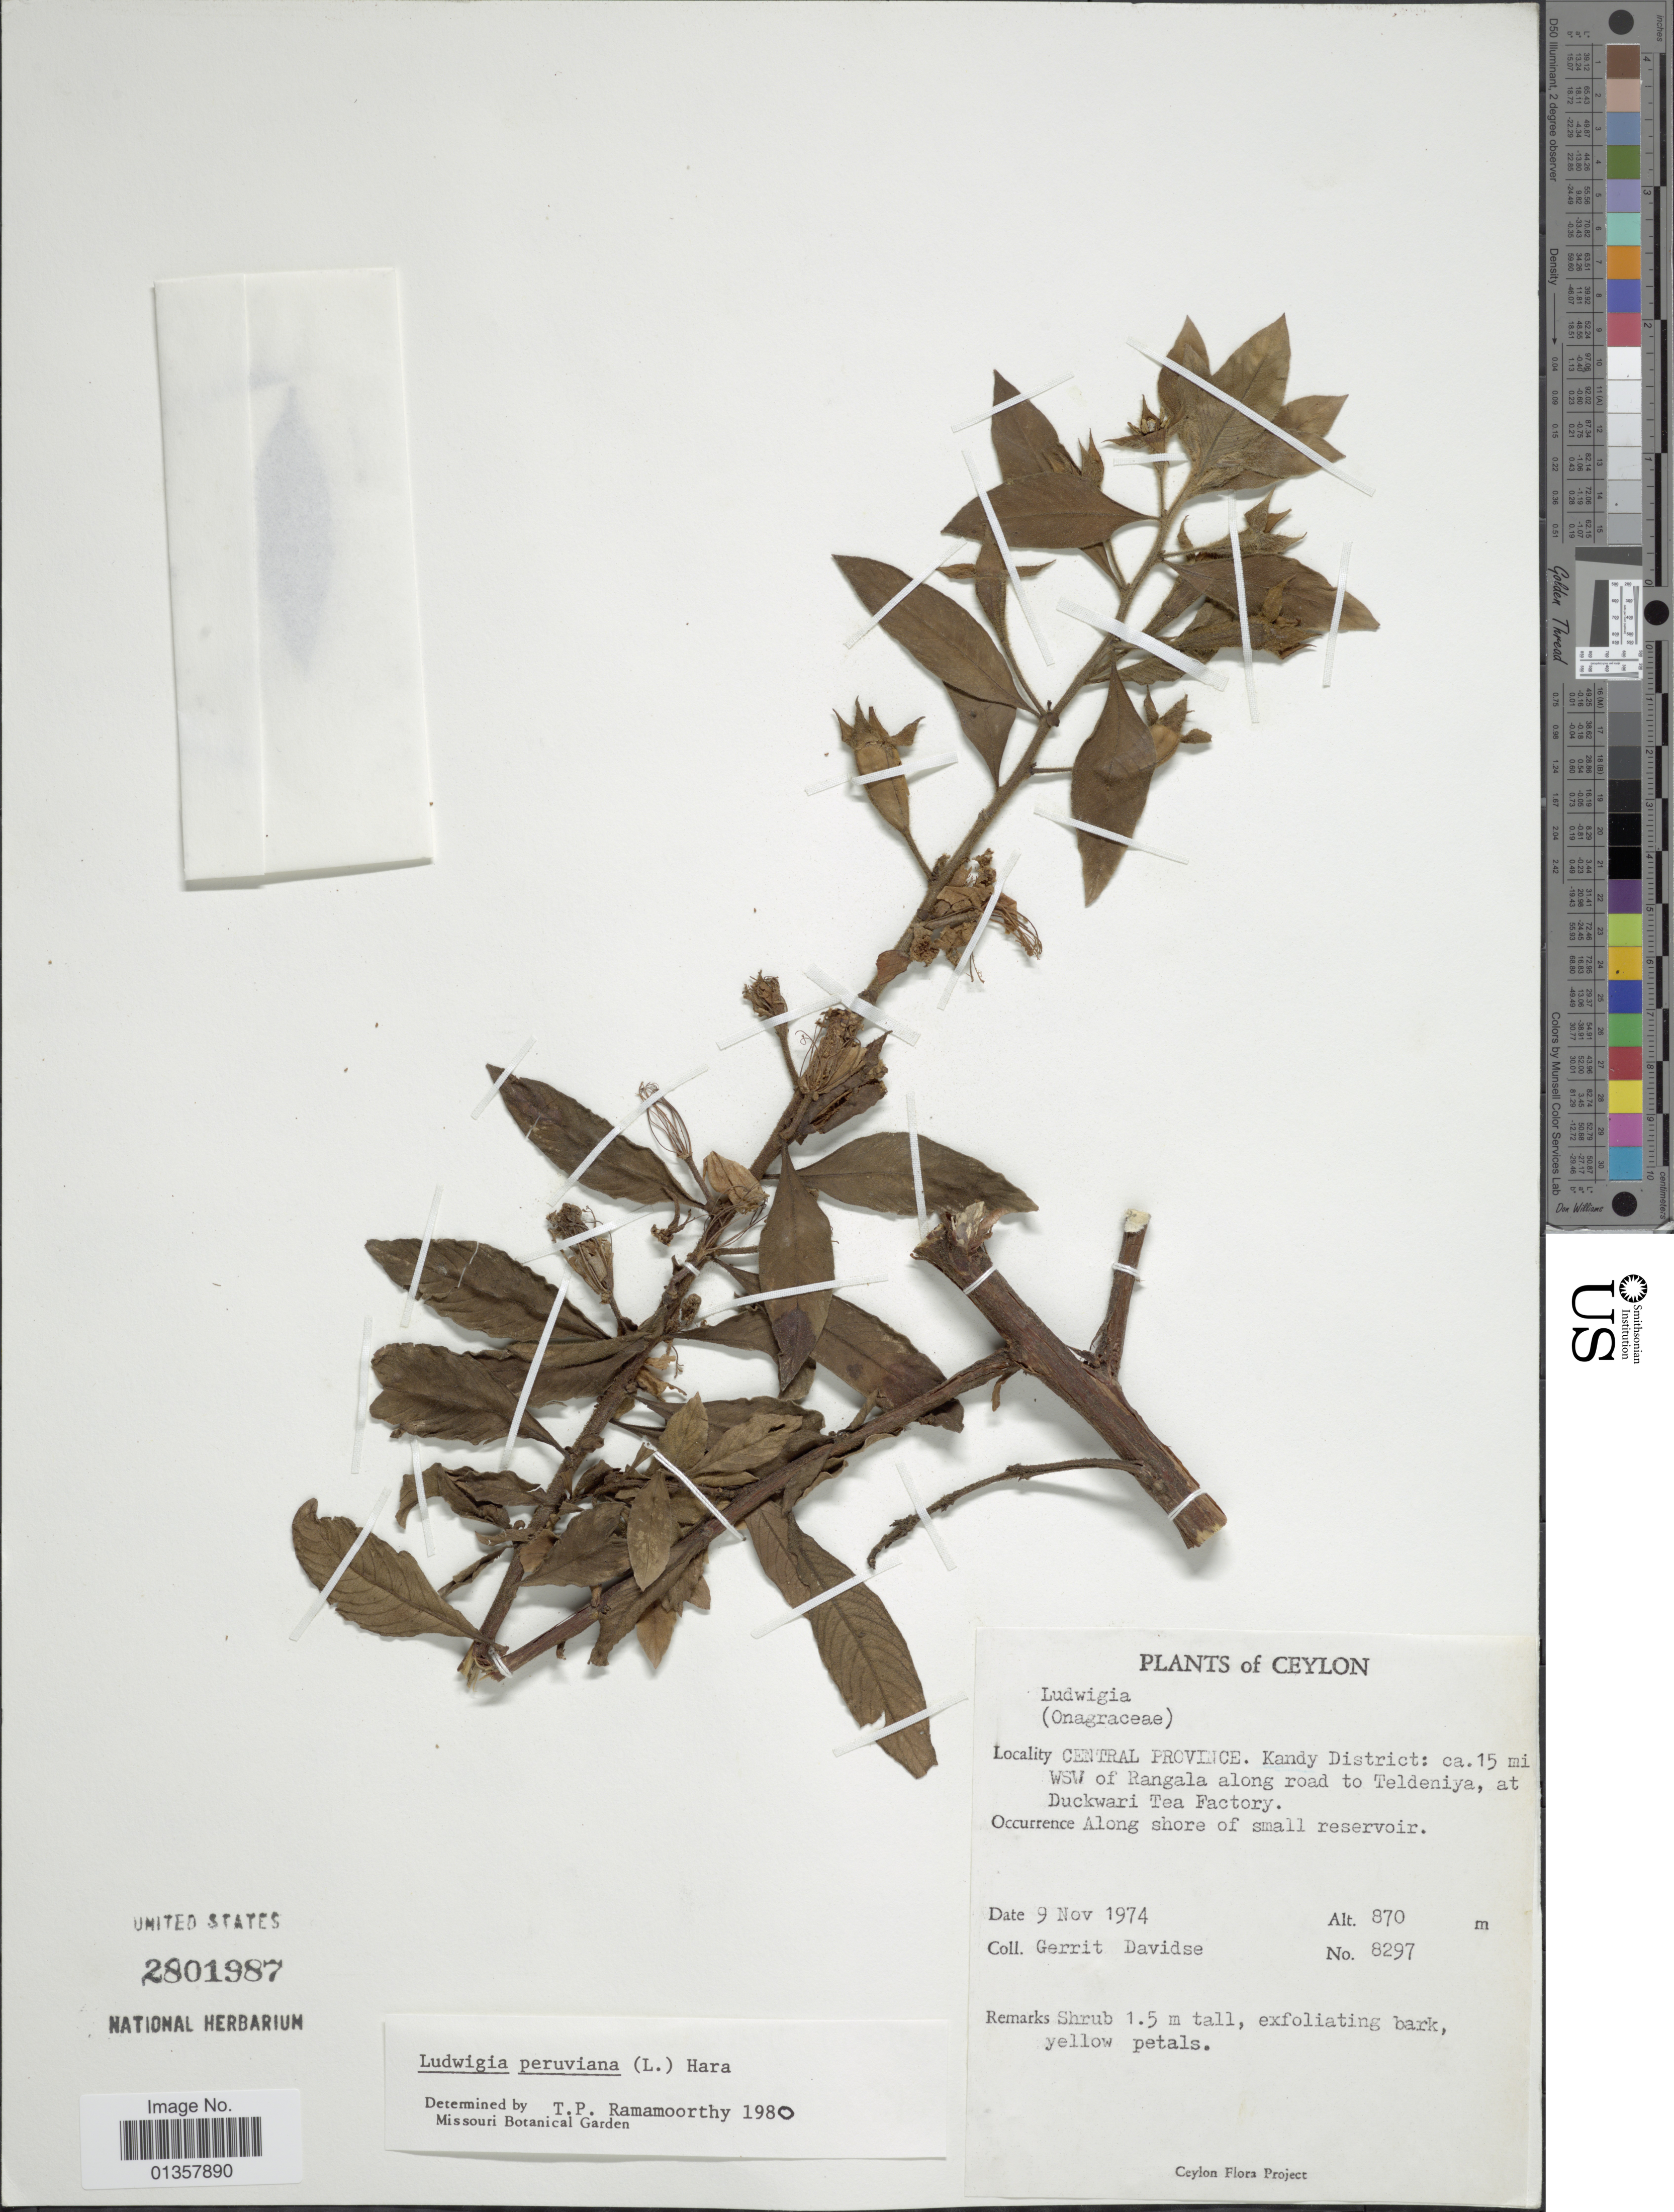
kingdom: Plantae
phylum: Tracheophyta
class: Magnoliopsida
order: Myrtales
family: Onagraceae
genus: Ludwigia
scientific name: Ludwigia peruviana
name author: (L.) H. Hara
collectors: G. Davidse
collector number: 8297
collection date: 1974-11-09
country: Sri Lanka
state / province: Central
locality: Ceylon. Central Province. Kandy District: ca, 15 mi WSW of Rangala along road toTeldeniya, at Duckwari Tea Factory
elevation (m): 870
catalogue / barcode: US 2801987